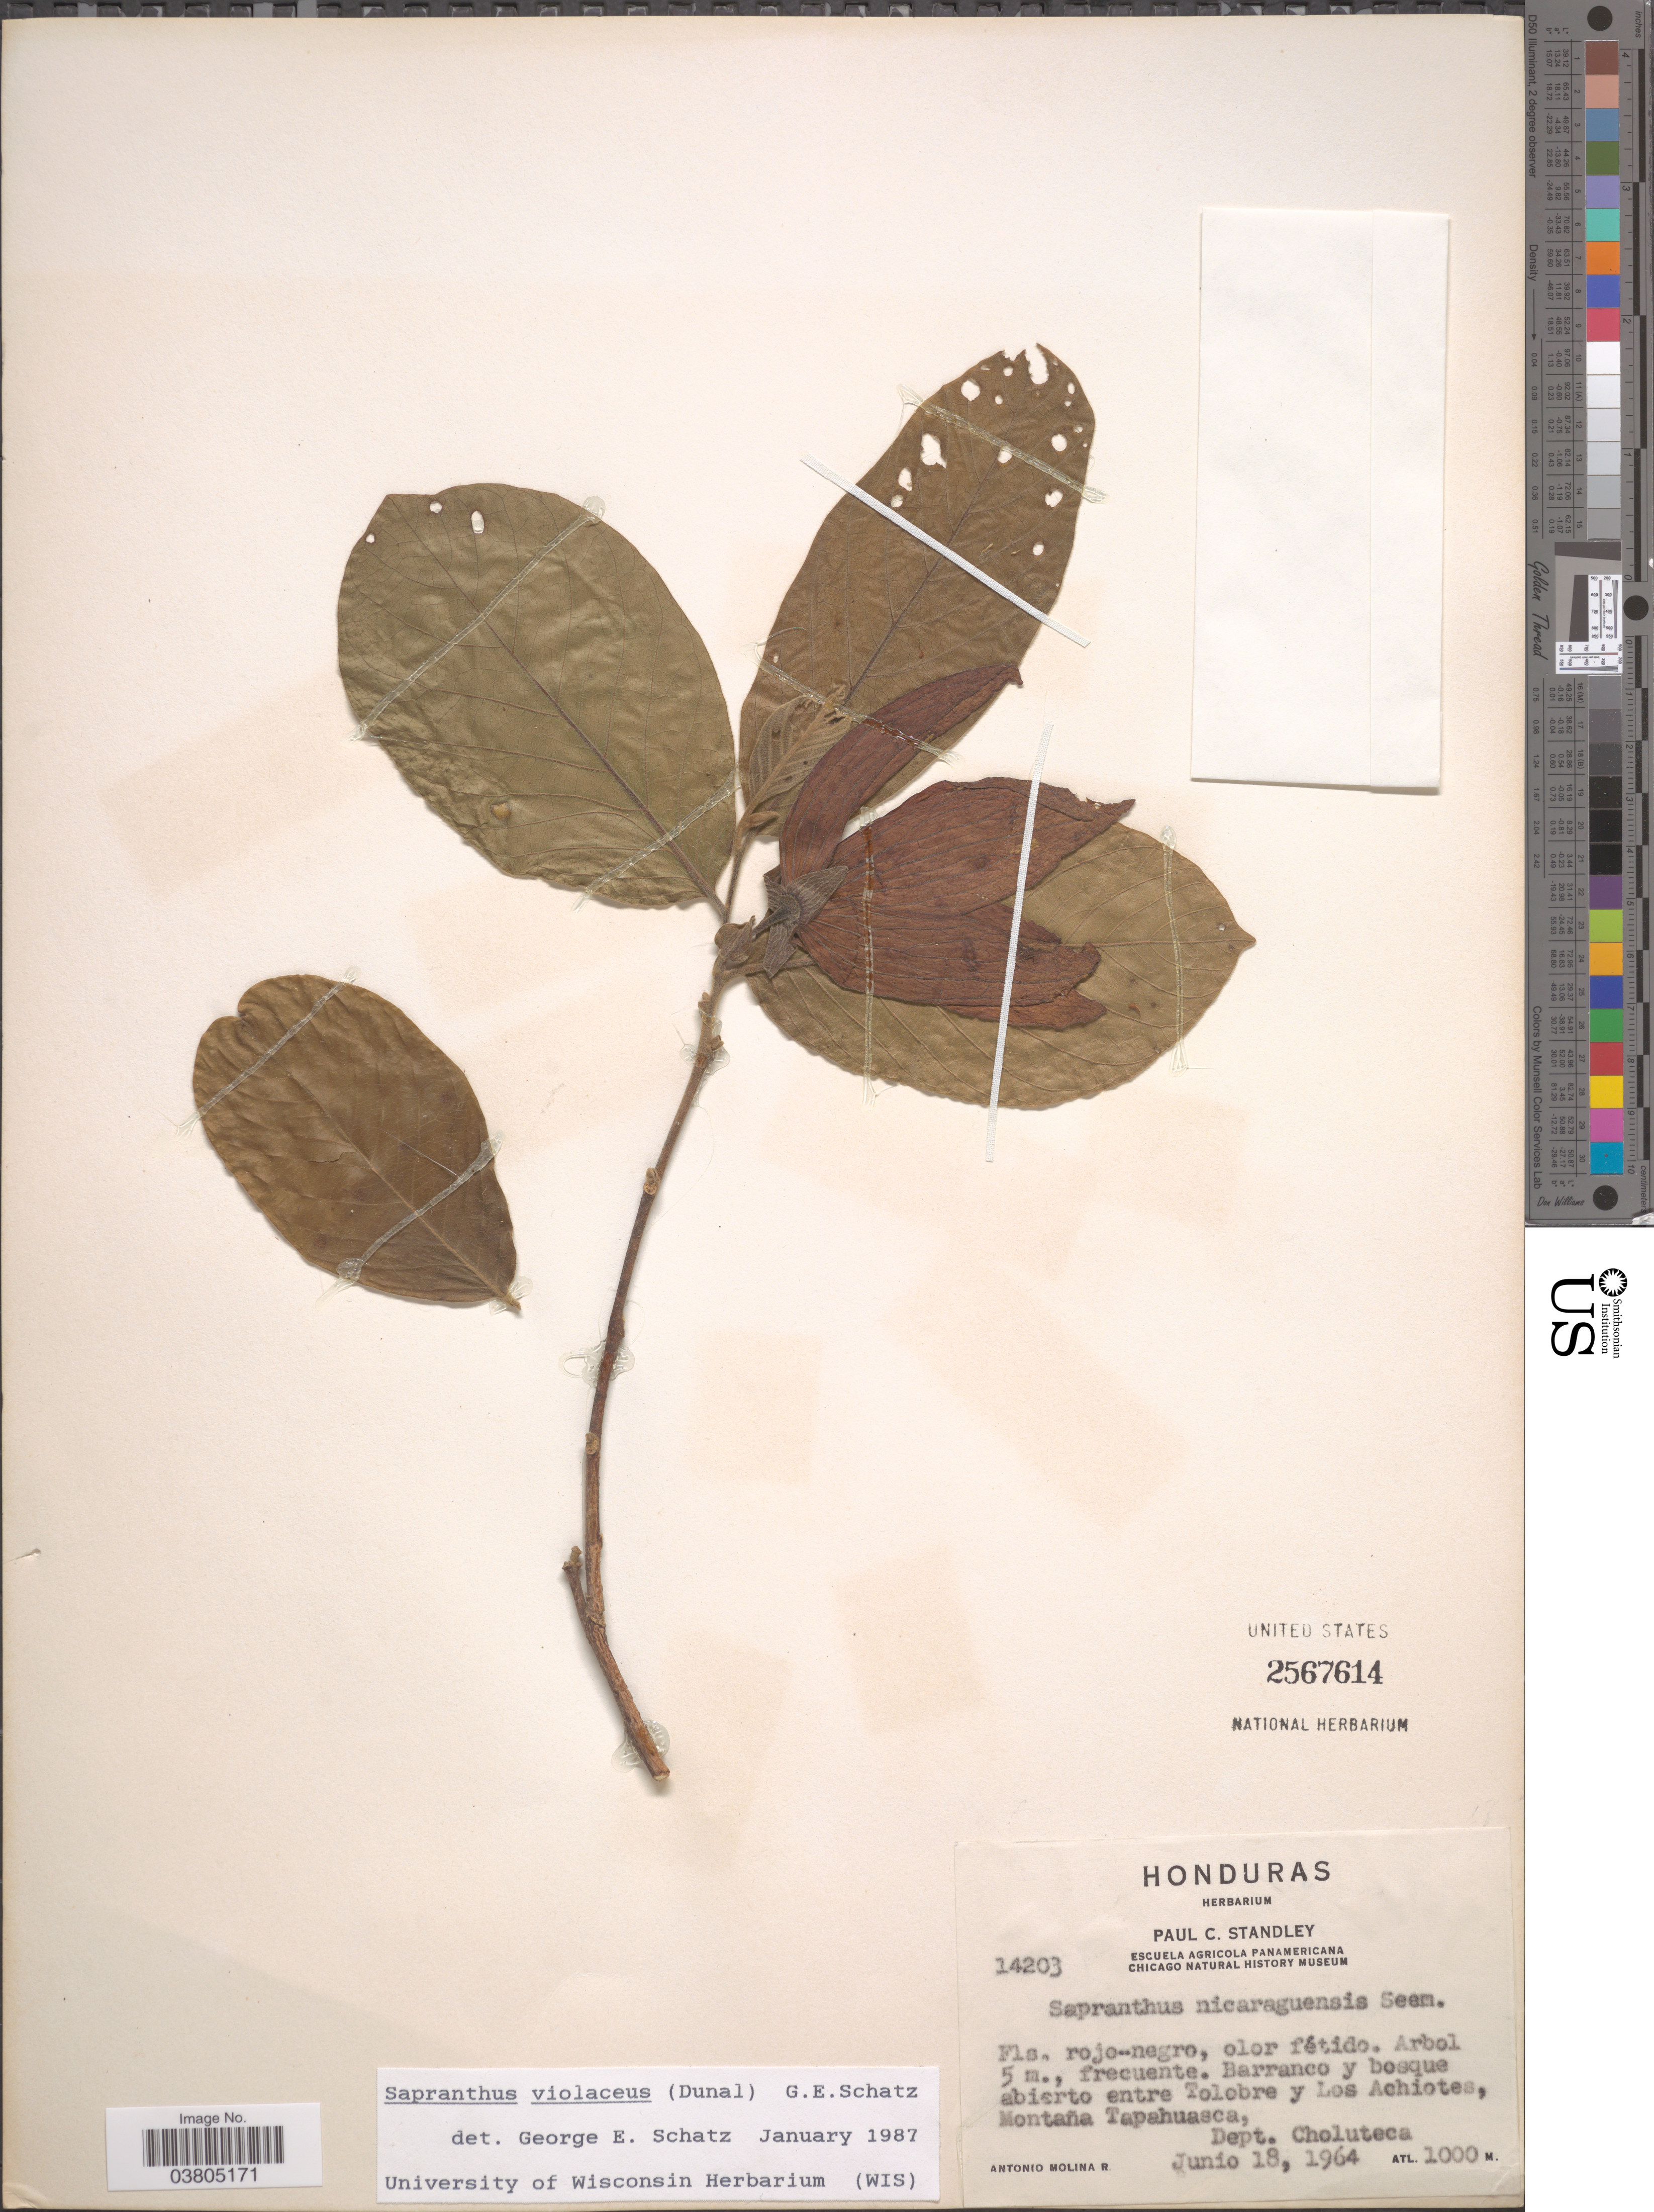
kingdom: Plantae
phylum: Tracheophyta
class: Magnoliopsida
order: Magnoliales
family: Annonaceae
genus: Sapranthus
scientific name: Sapranthus violaceus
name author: (Dunal) Saff.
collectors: A. Molina R.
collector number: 14203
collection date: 1964-06-18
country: Honduras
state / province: Choluteca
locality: Barranco y bosque abierto entre Tolobre y Los Achiotes, Montaña Tapahuasca, Dept. Choluteca.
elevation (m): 1000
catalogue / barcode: US 2567614